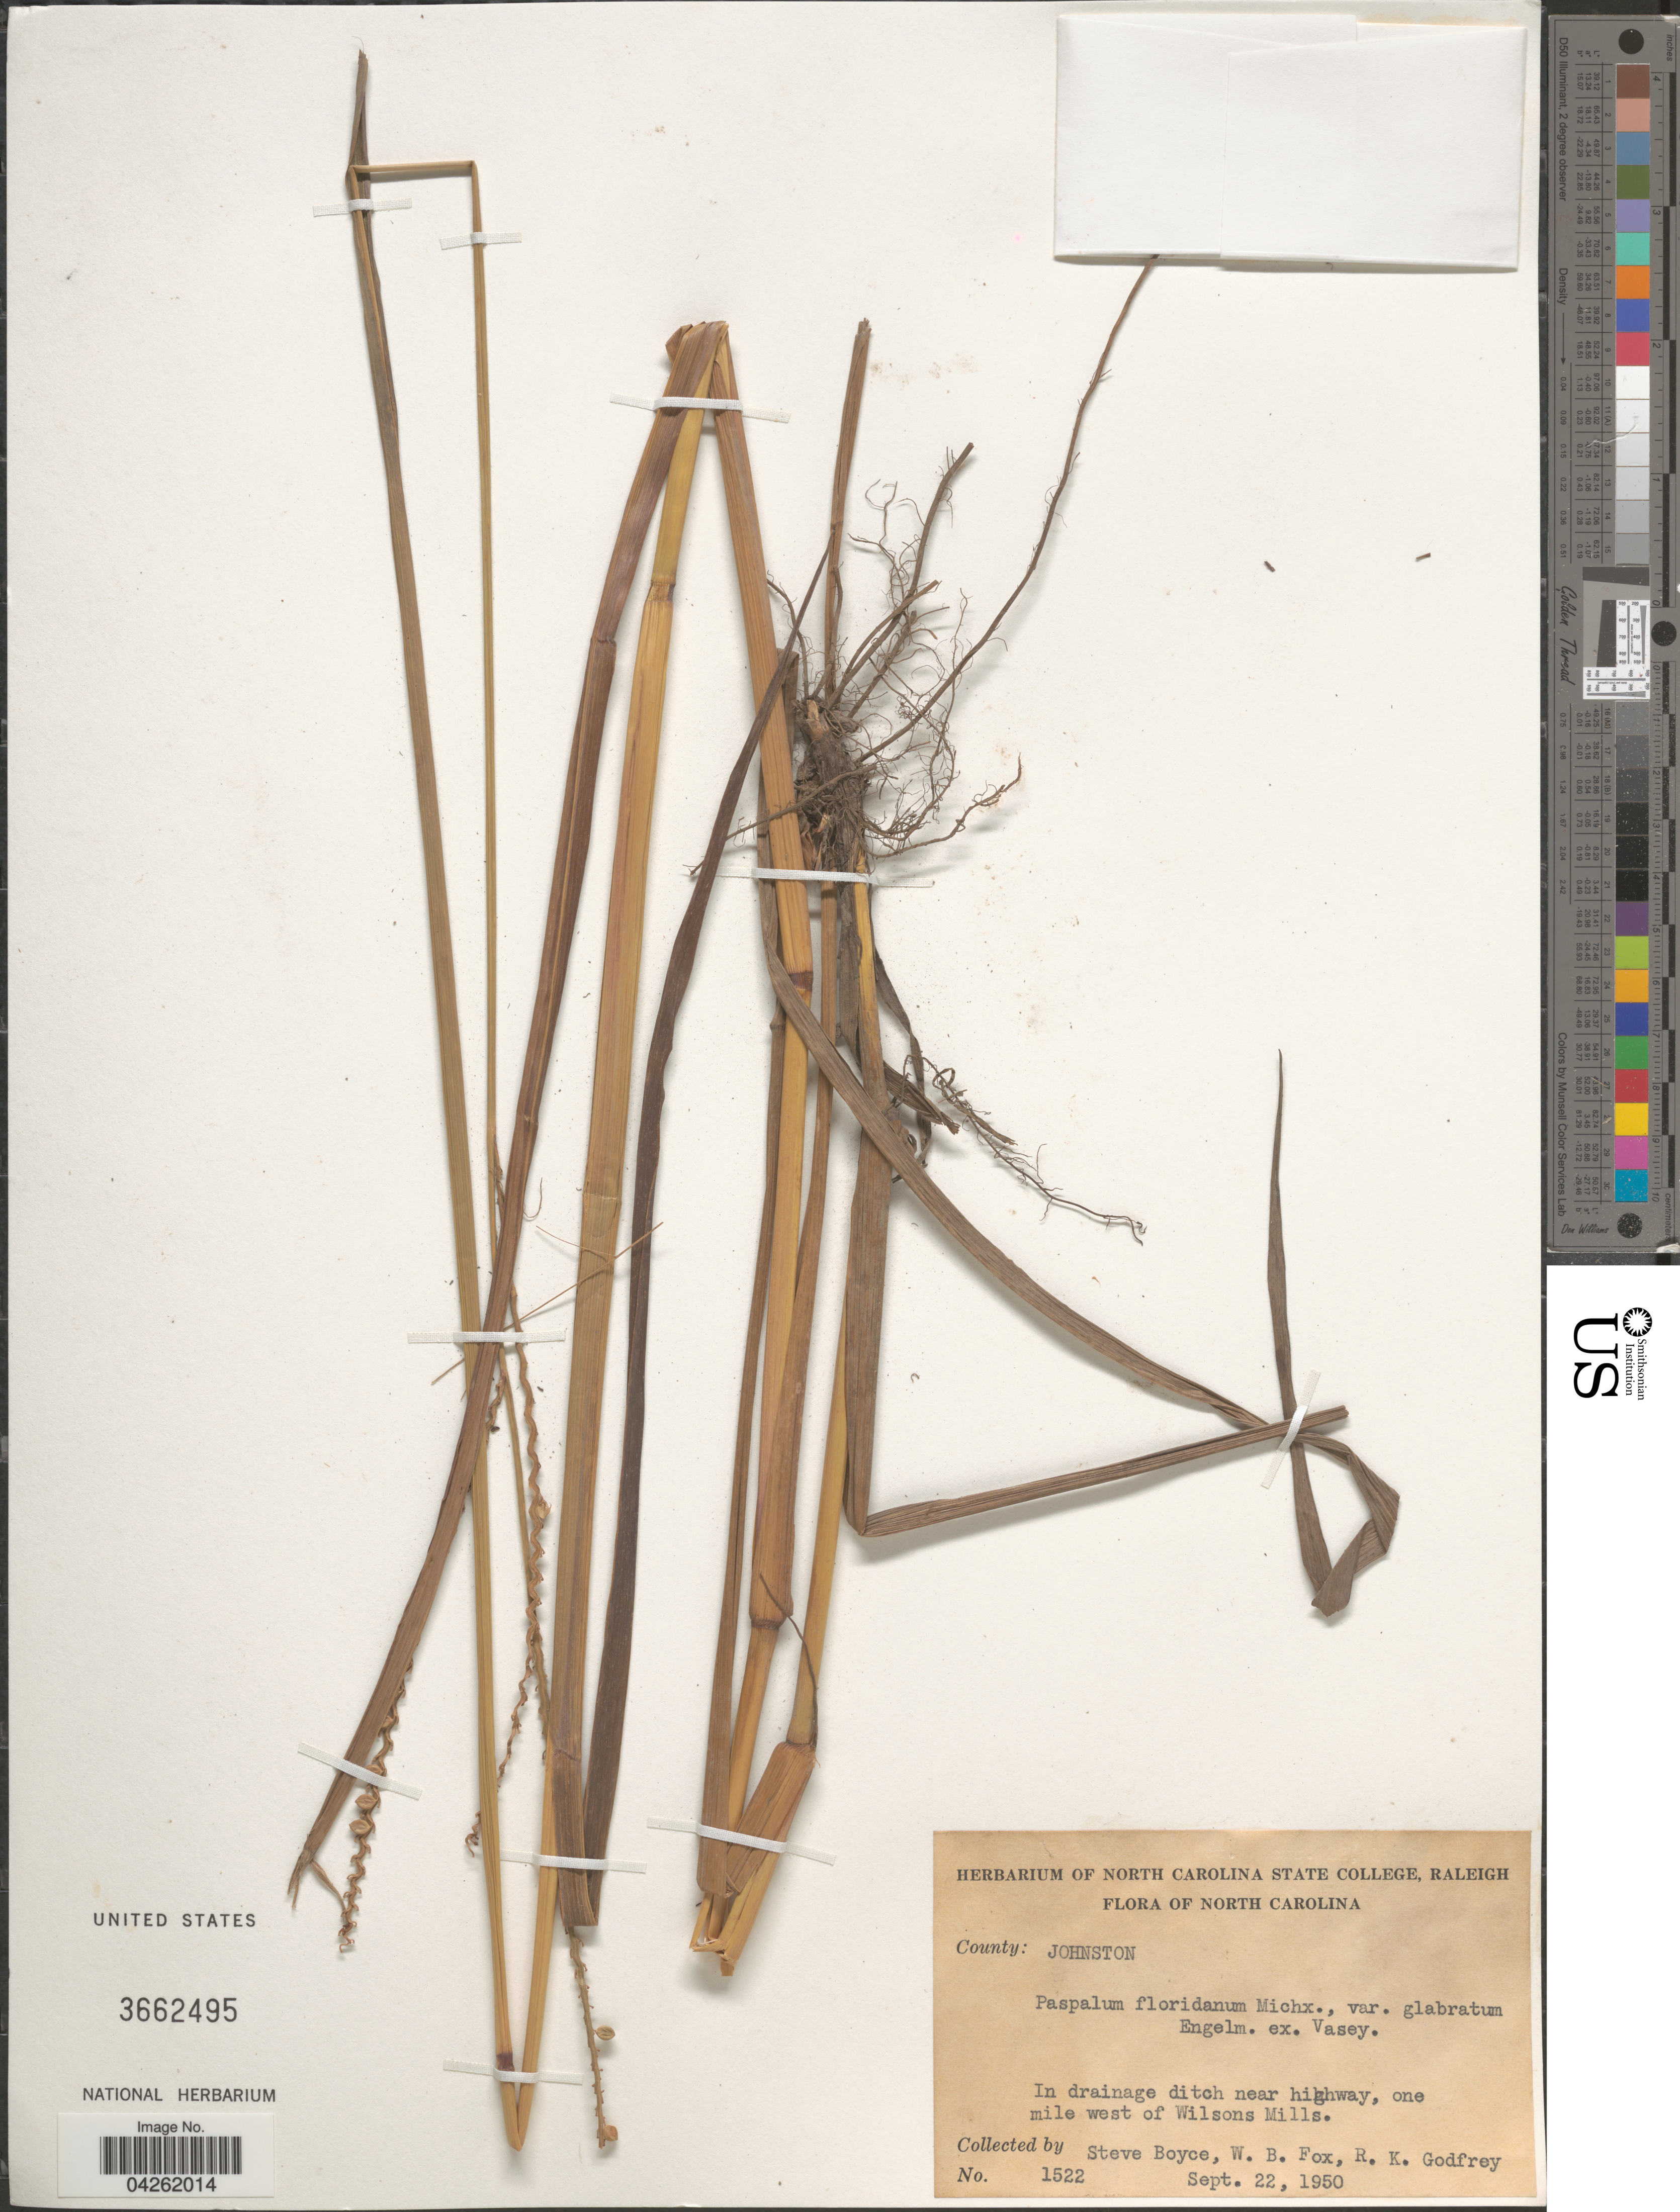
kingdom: Plantae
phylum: Tracheophyta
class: Liliopsida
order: Poales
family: Poaceae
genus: Paspalum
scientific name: Paspalum floridanum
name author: Michx.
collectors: S. Boyce, W. B. Fox & R. K. Godfrey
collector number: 1522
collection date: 1950-09-22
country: United States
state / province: North Carolina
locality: County: Johnston. In drainage ditch near highway, one mile west of Wilsons Mills.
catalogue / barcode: US 3662495